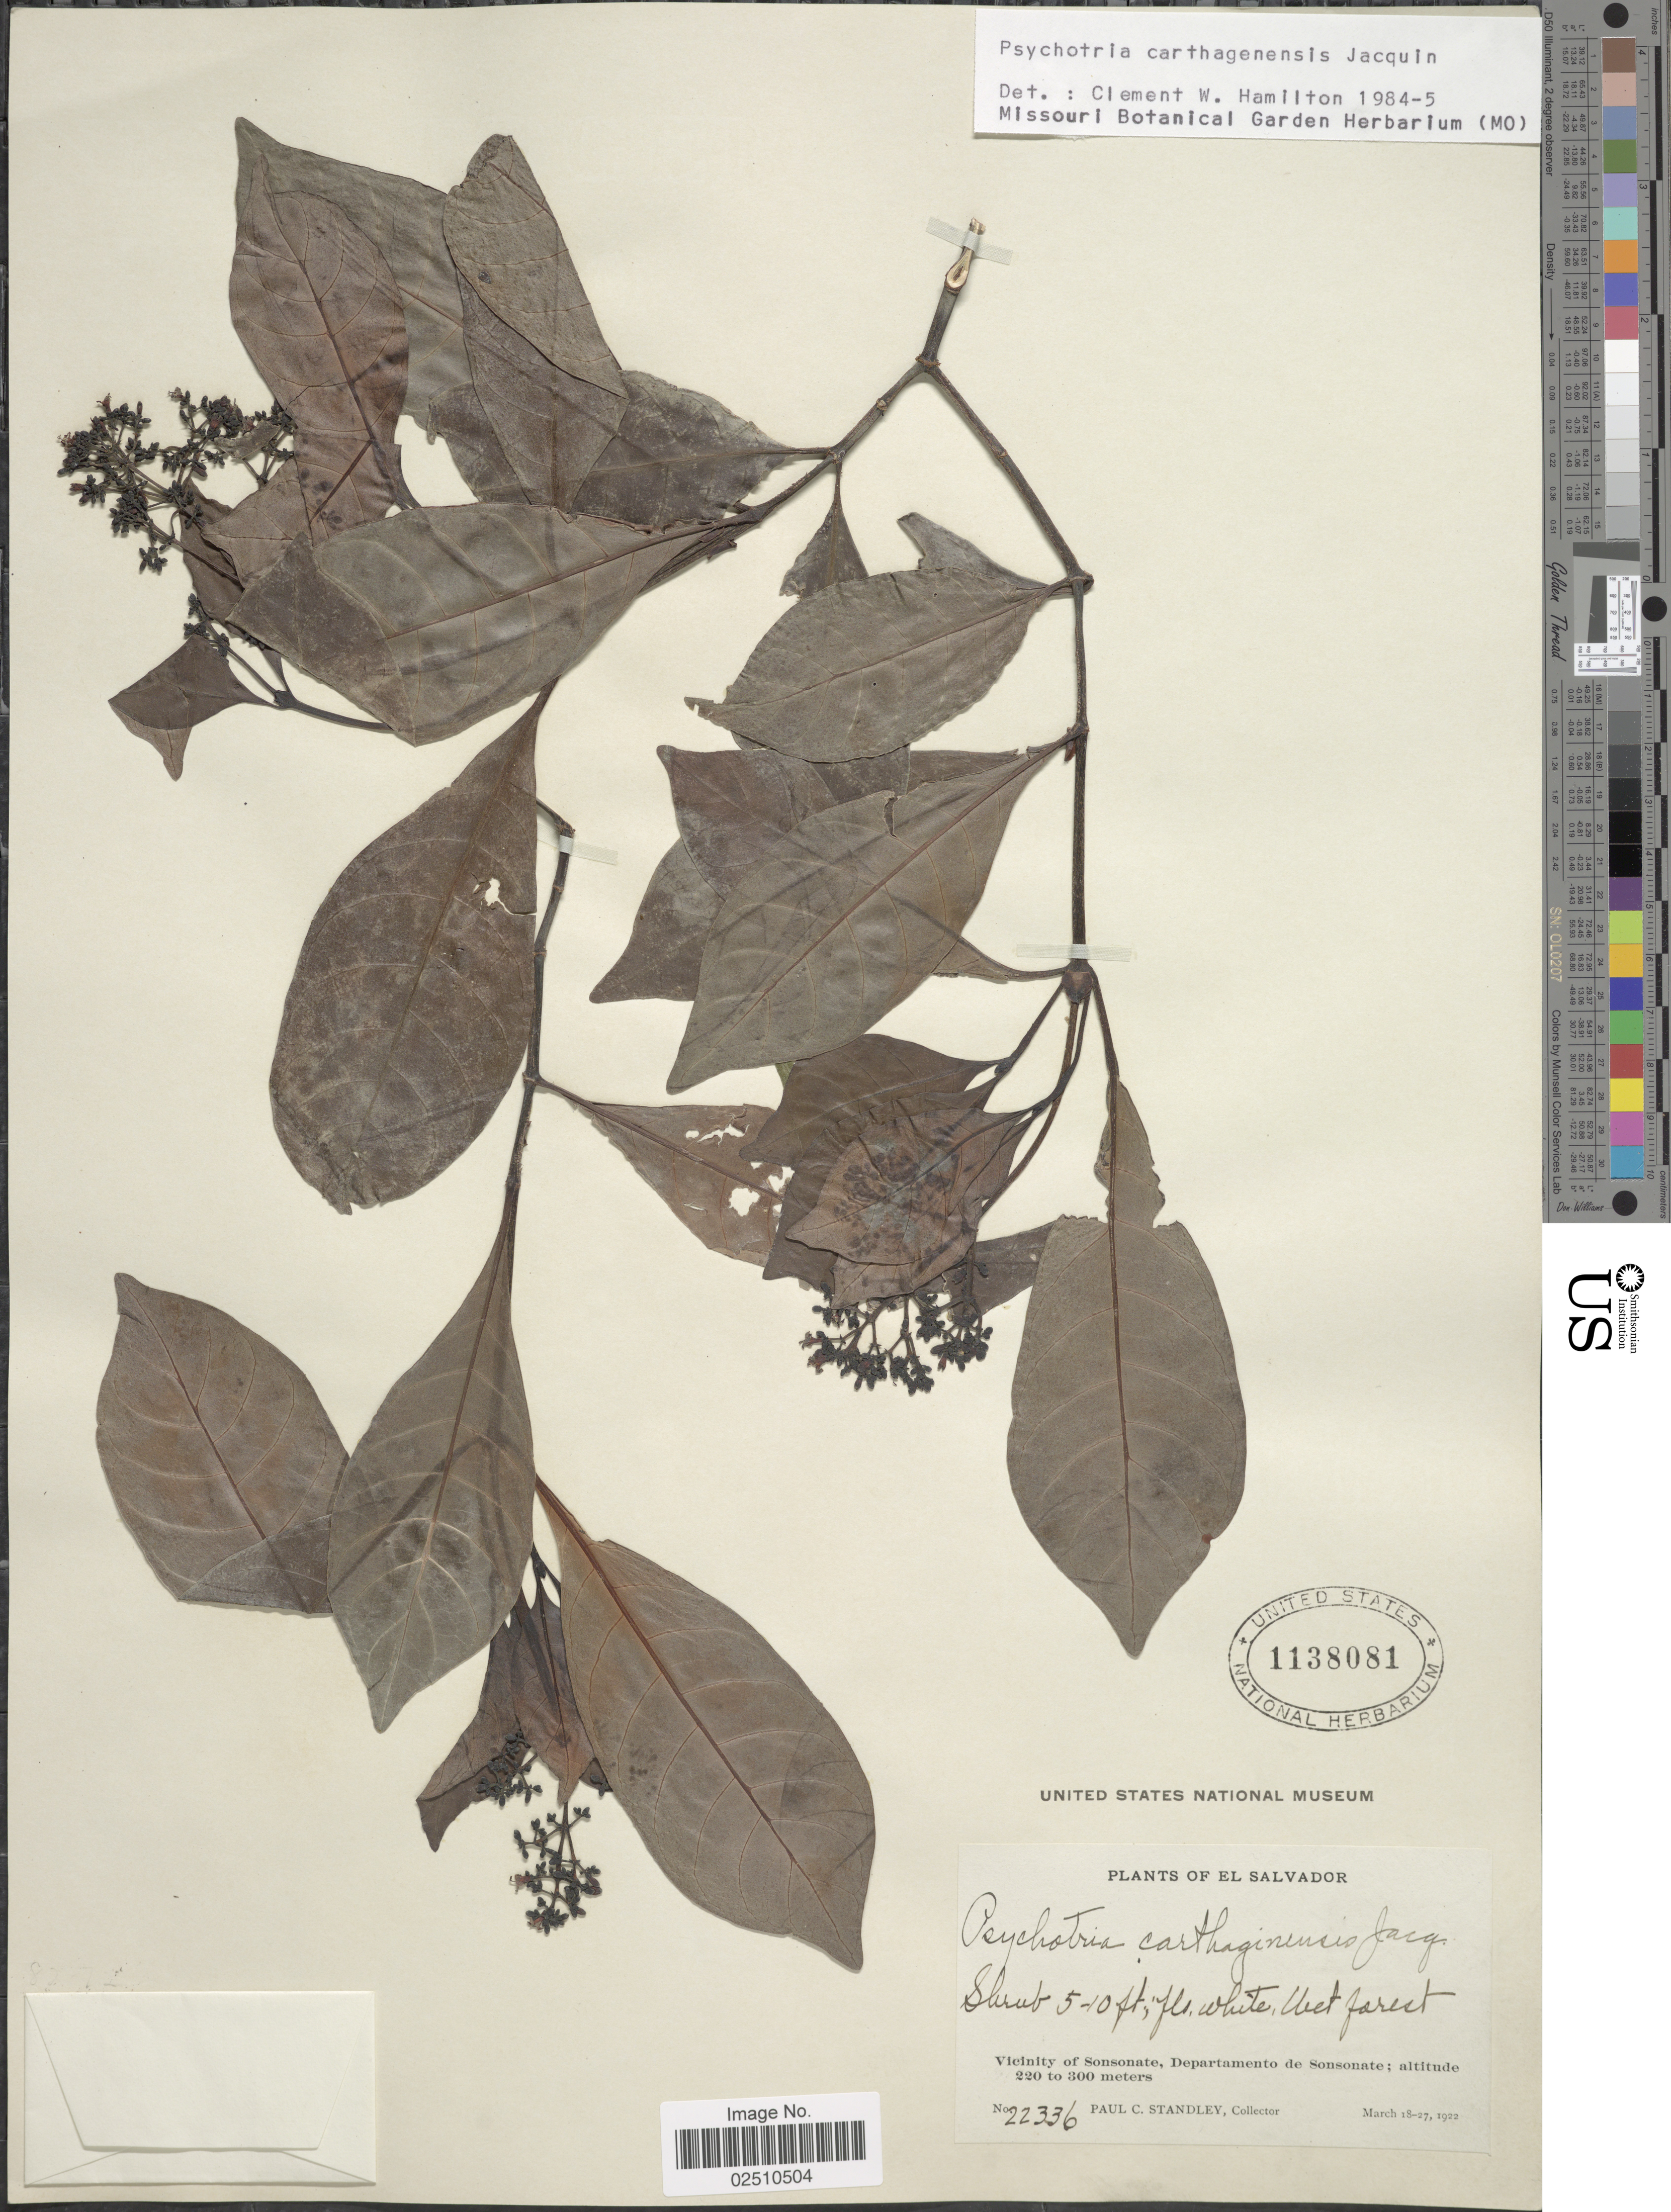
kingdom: Plantae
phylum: Tracheophyta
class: Magnoliopsida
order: Gentianales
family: Rubiaceae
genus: Psychotria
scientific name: Psychotria carthagenensis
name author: Jacq.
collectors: P. C. Standley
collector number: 22336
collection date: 1922-03-18/1922-03-27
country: El Salvador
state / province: Sonsonate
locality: Vicinity of Sonsonate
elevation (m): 220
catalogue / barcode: US 1138081